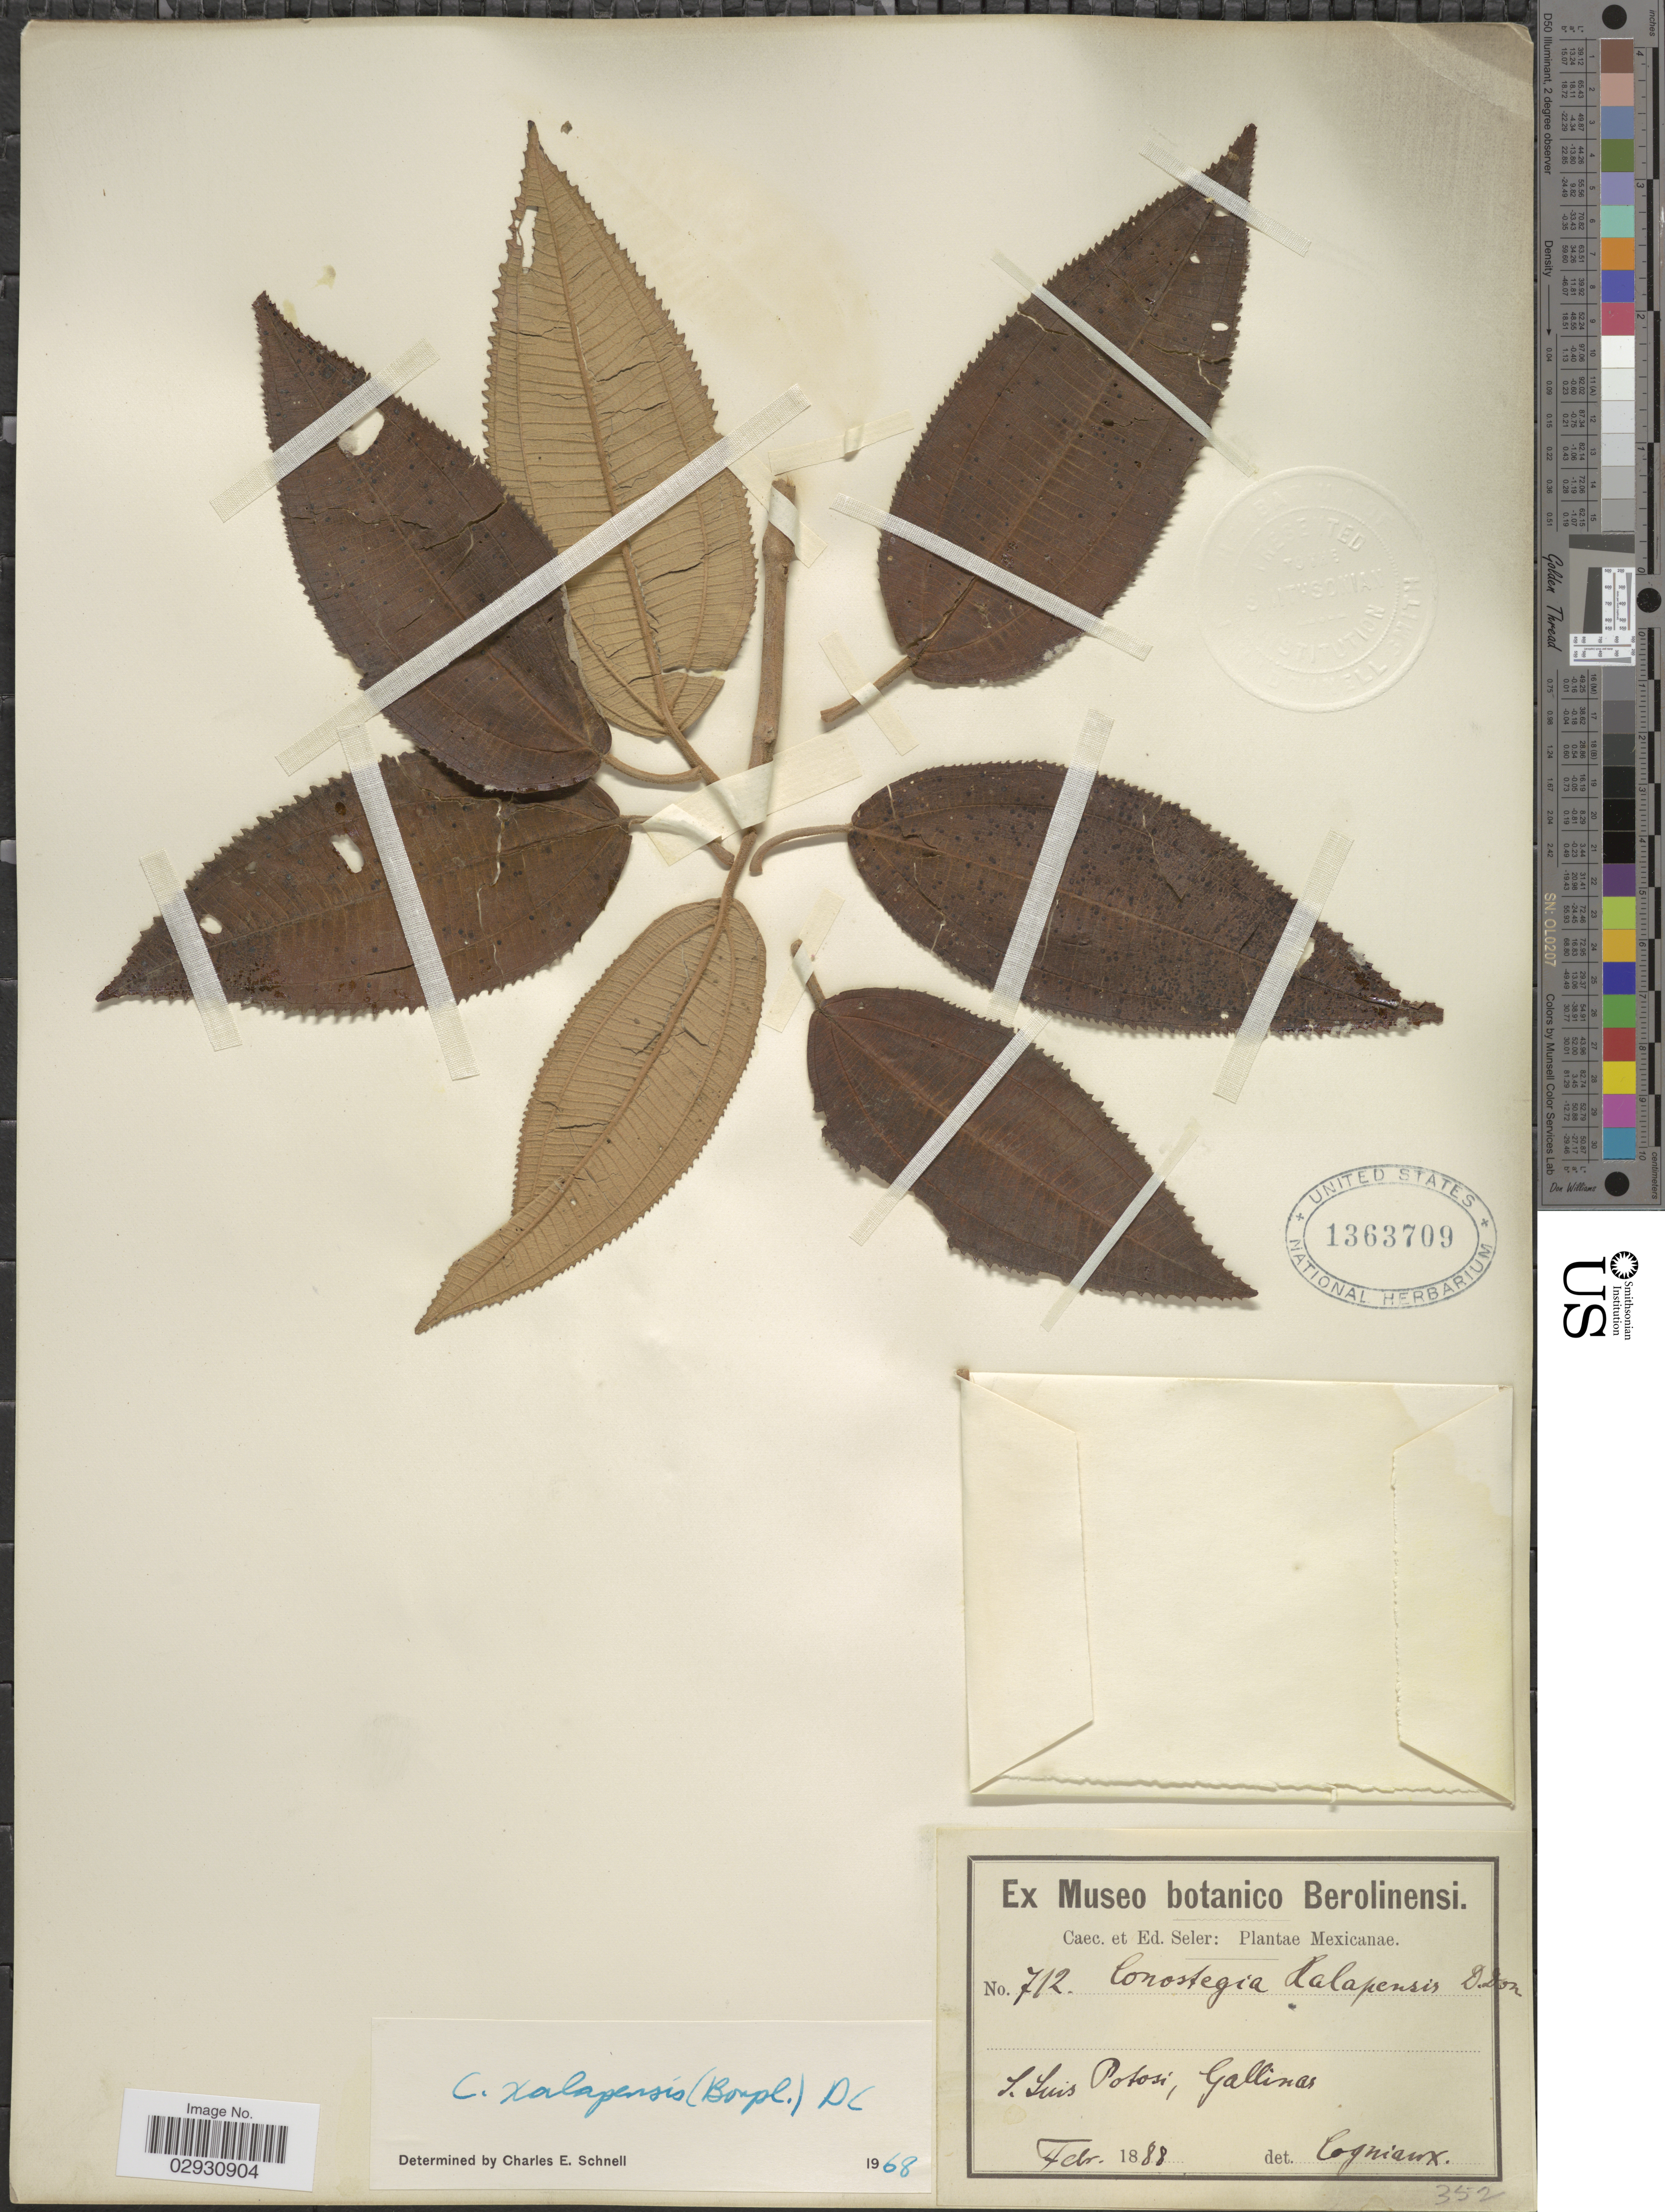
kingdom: Plantae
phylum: Tracheophyta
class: Magnoliopsida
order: Myrtales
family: Melastomataceae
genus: Conostegia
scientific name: Conostegia quadrangularis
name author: Schltdl. ex Steud.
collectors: ex Caec. et Ed Seler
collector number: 712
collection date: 1888-02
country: Mexico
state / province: San Luis Potosí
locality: Gallinas.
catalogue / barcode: US 1363709